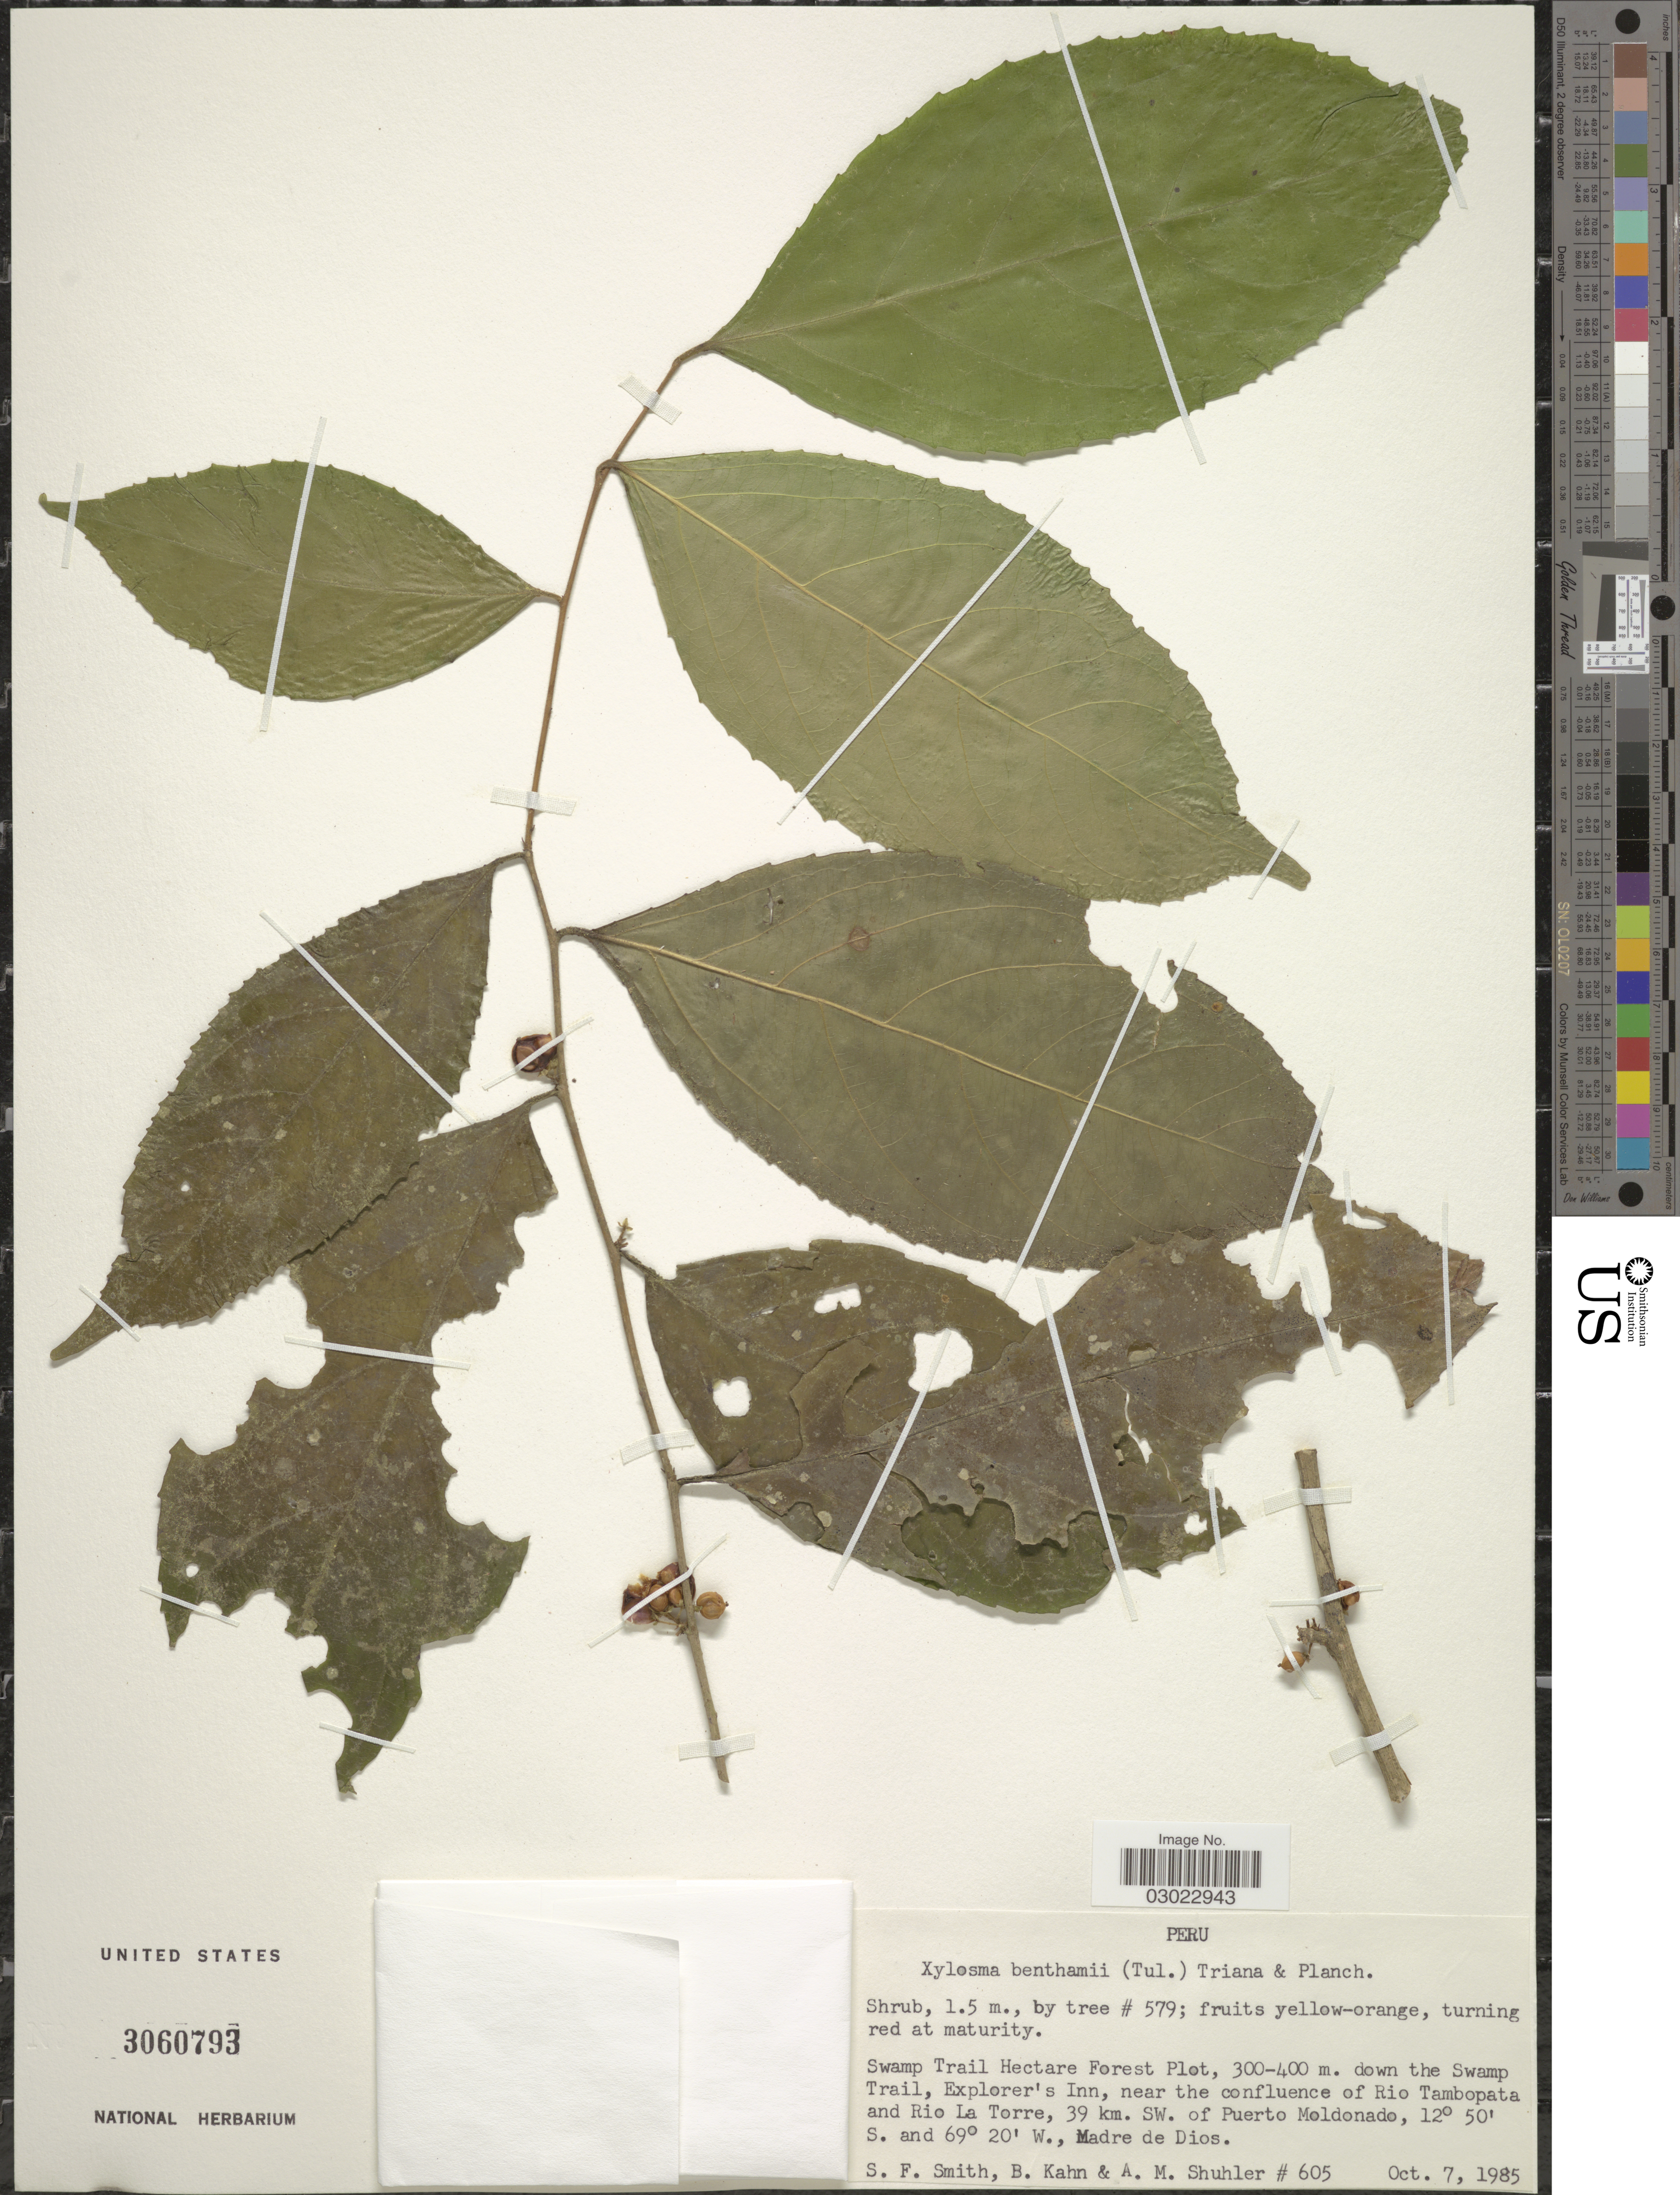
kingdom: Plantae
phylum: Tracheophyta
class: Magnoliopsida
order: Malpighiales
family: Salicaceae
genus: Xylosma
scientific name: Xylosma benthamii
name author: (Tul.) Triana & Planch.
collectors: S.F. Smith, B. Kahn & A. Shuhler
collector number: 605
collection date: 1985-10-07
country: Peru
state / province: Madre de Dios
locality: Swamp Trail Hectare Forest Plot, 300-400 m. down the Swamp Trail, Explorer's Inn, near the confluence of Rio Tambopata and Rio La Torre, 39 km. SW. of Puerto Moldonado.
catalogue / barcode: US 3060793